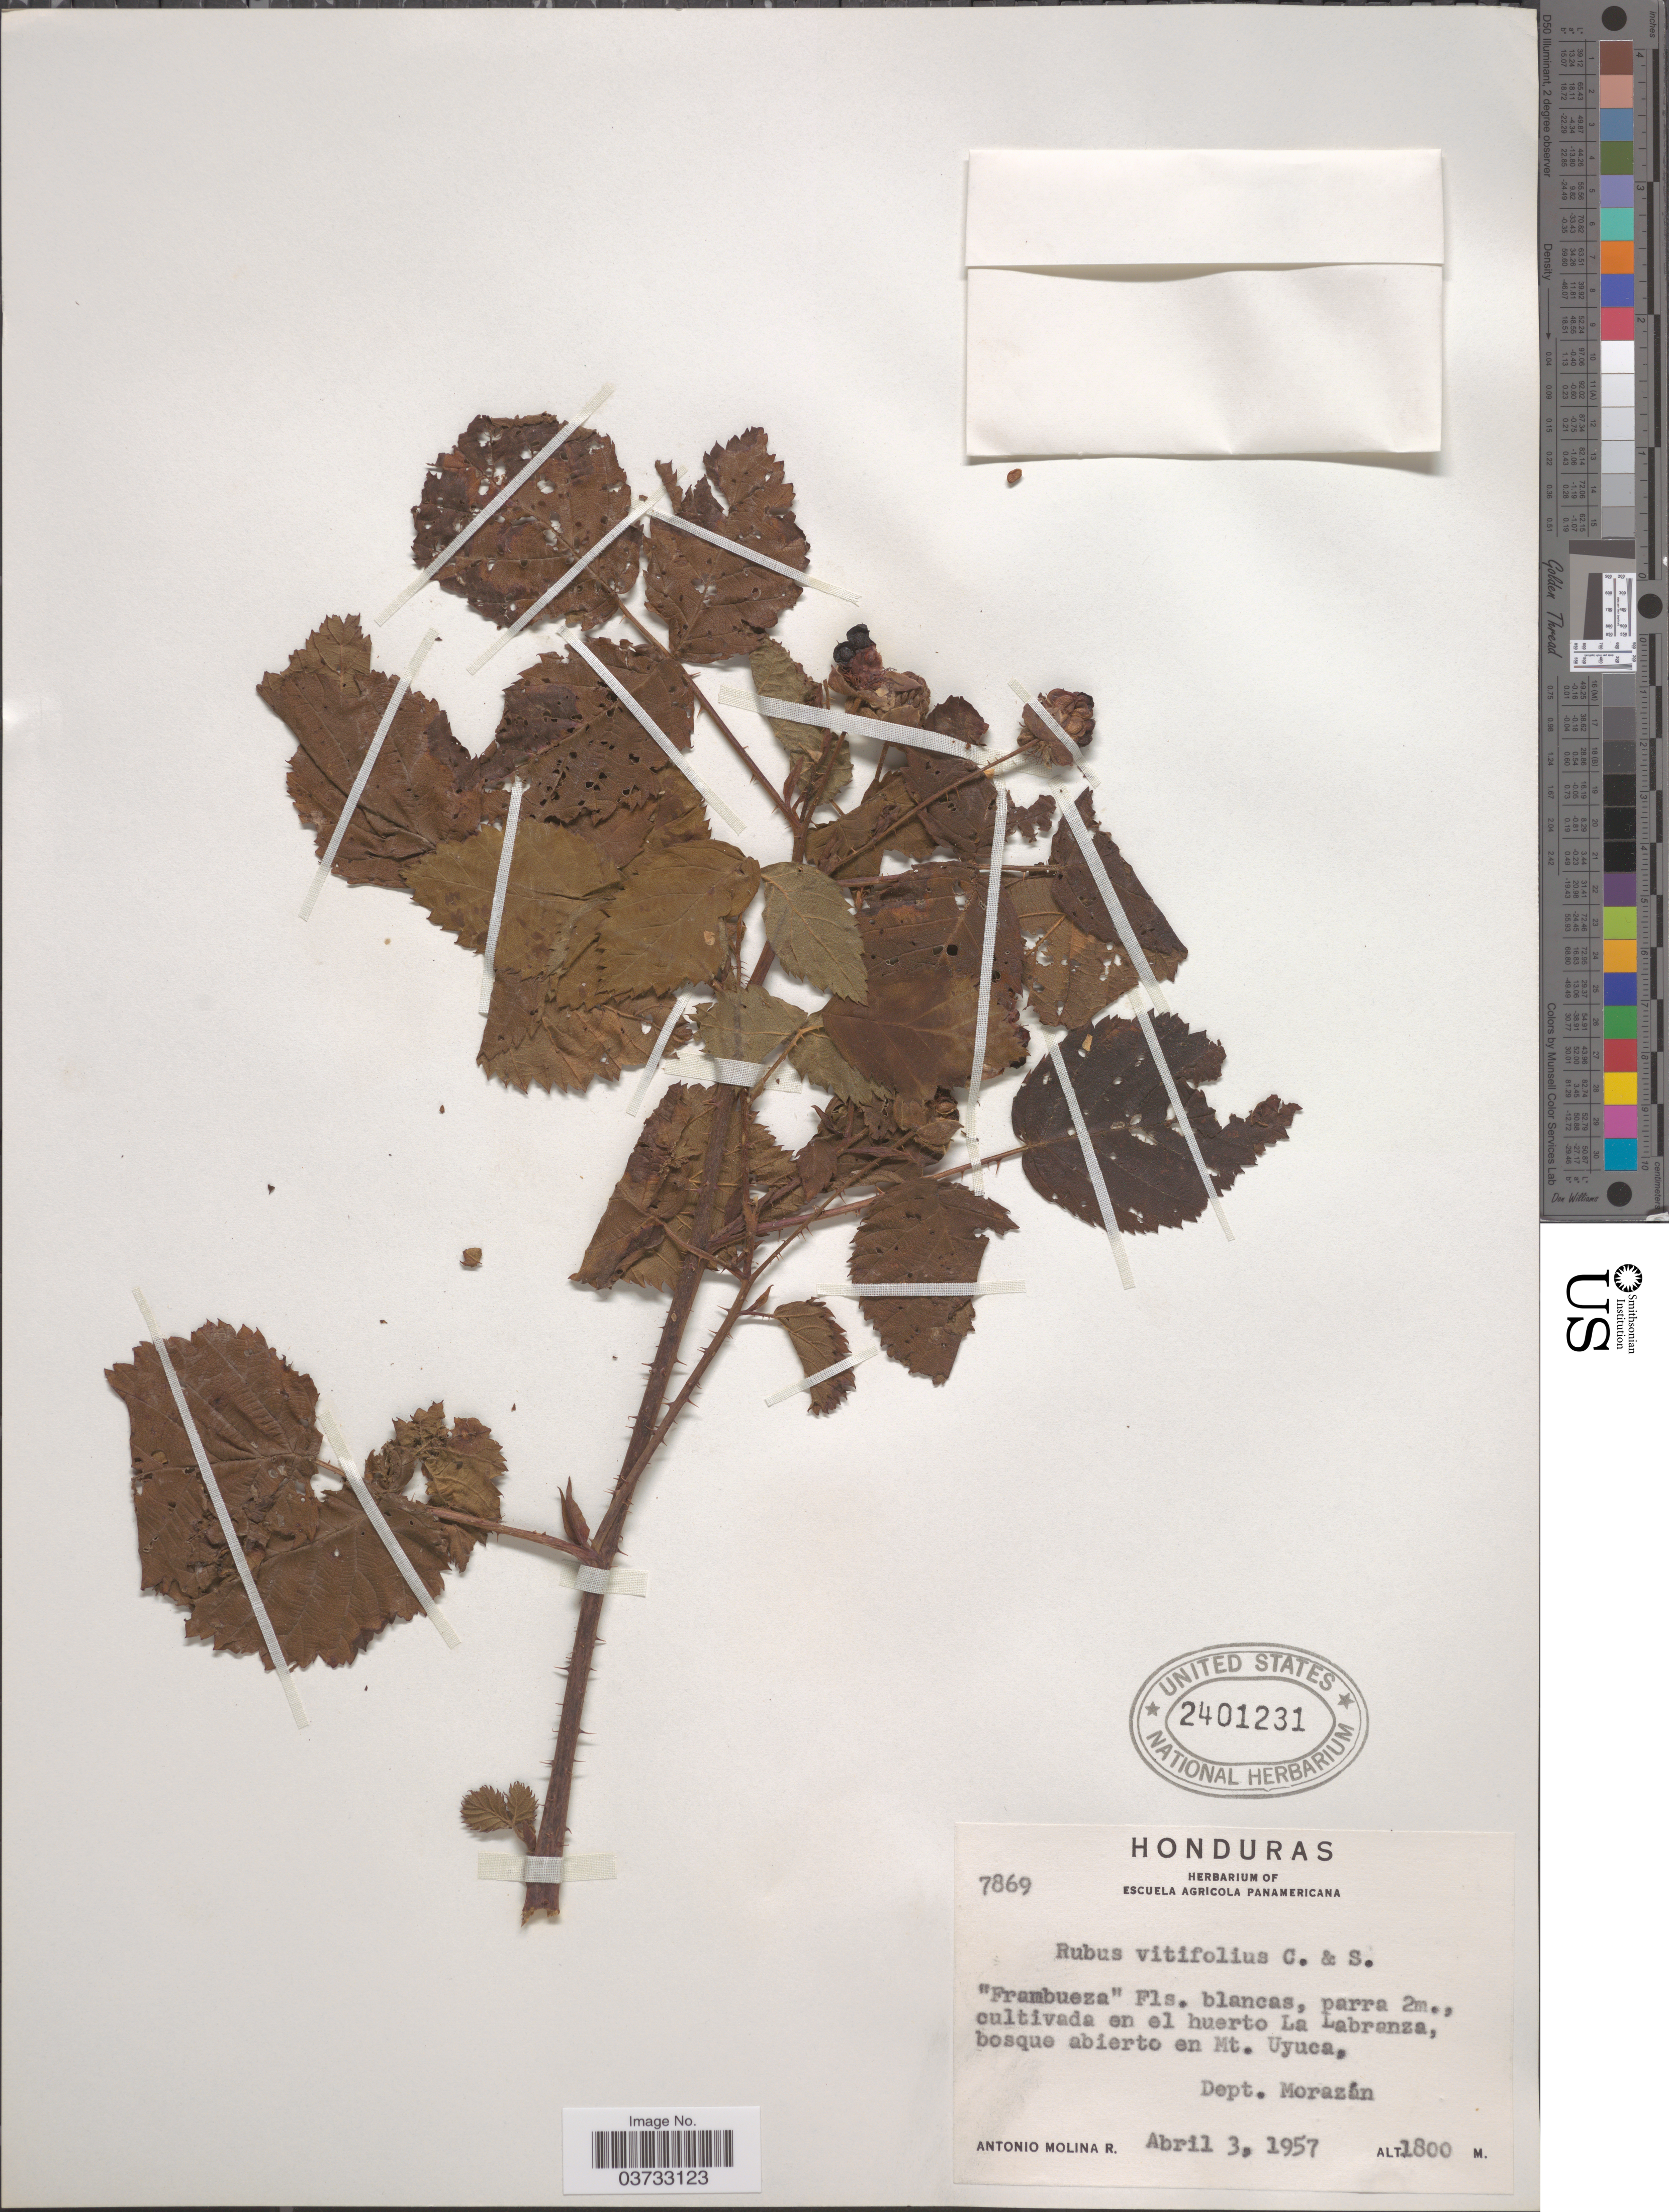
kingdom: Plantae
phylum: Tracheophyta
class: Magnoliopsida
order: Rosales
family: Rosaceae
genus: Rubus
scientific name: Rubus vitifolius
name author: Cham. & Schltdl.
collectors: A. Molina R.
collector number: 7869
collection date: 1957-04-03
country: Honduras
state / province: Fco. Morazán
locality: Cultivada en el huerto La Labranza, bosque abierto en Mt. Uyuca, Dept. Morazán.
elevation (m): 1800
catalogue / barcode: US 2401231